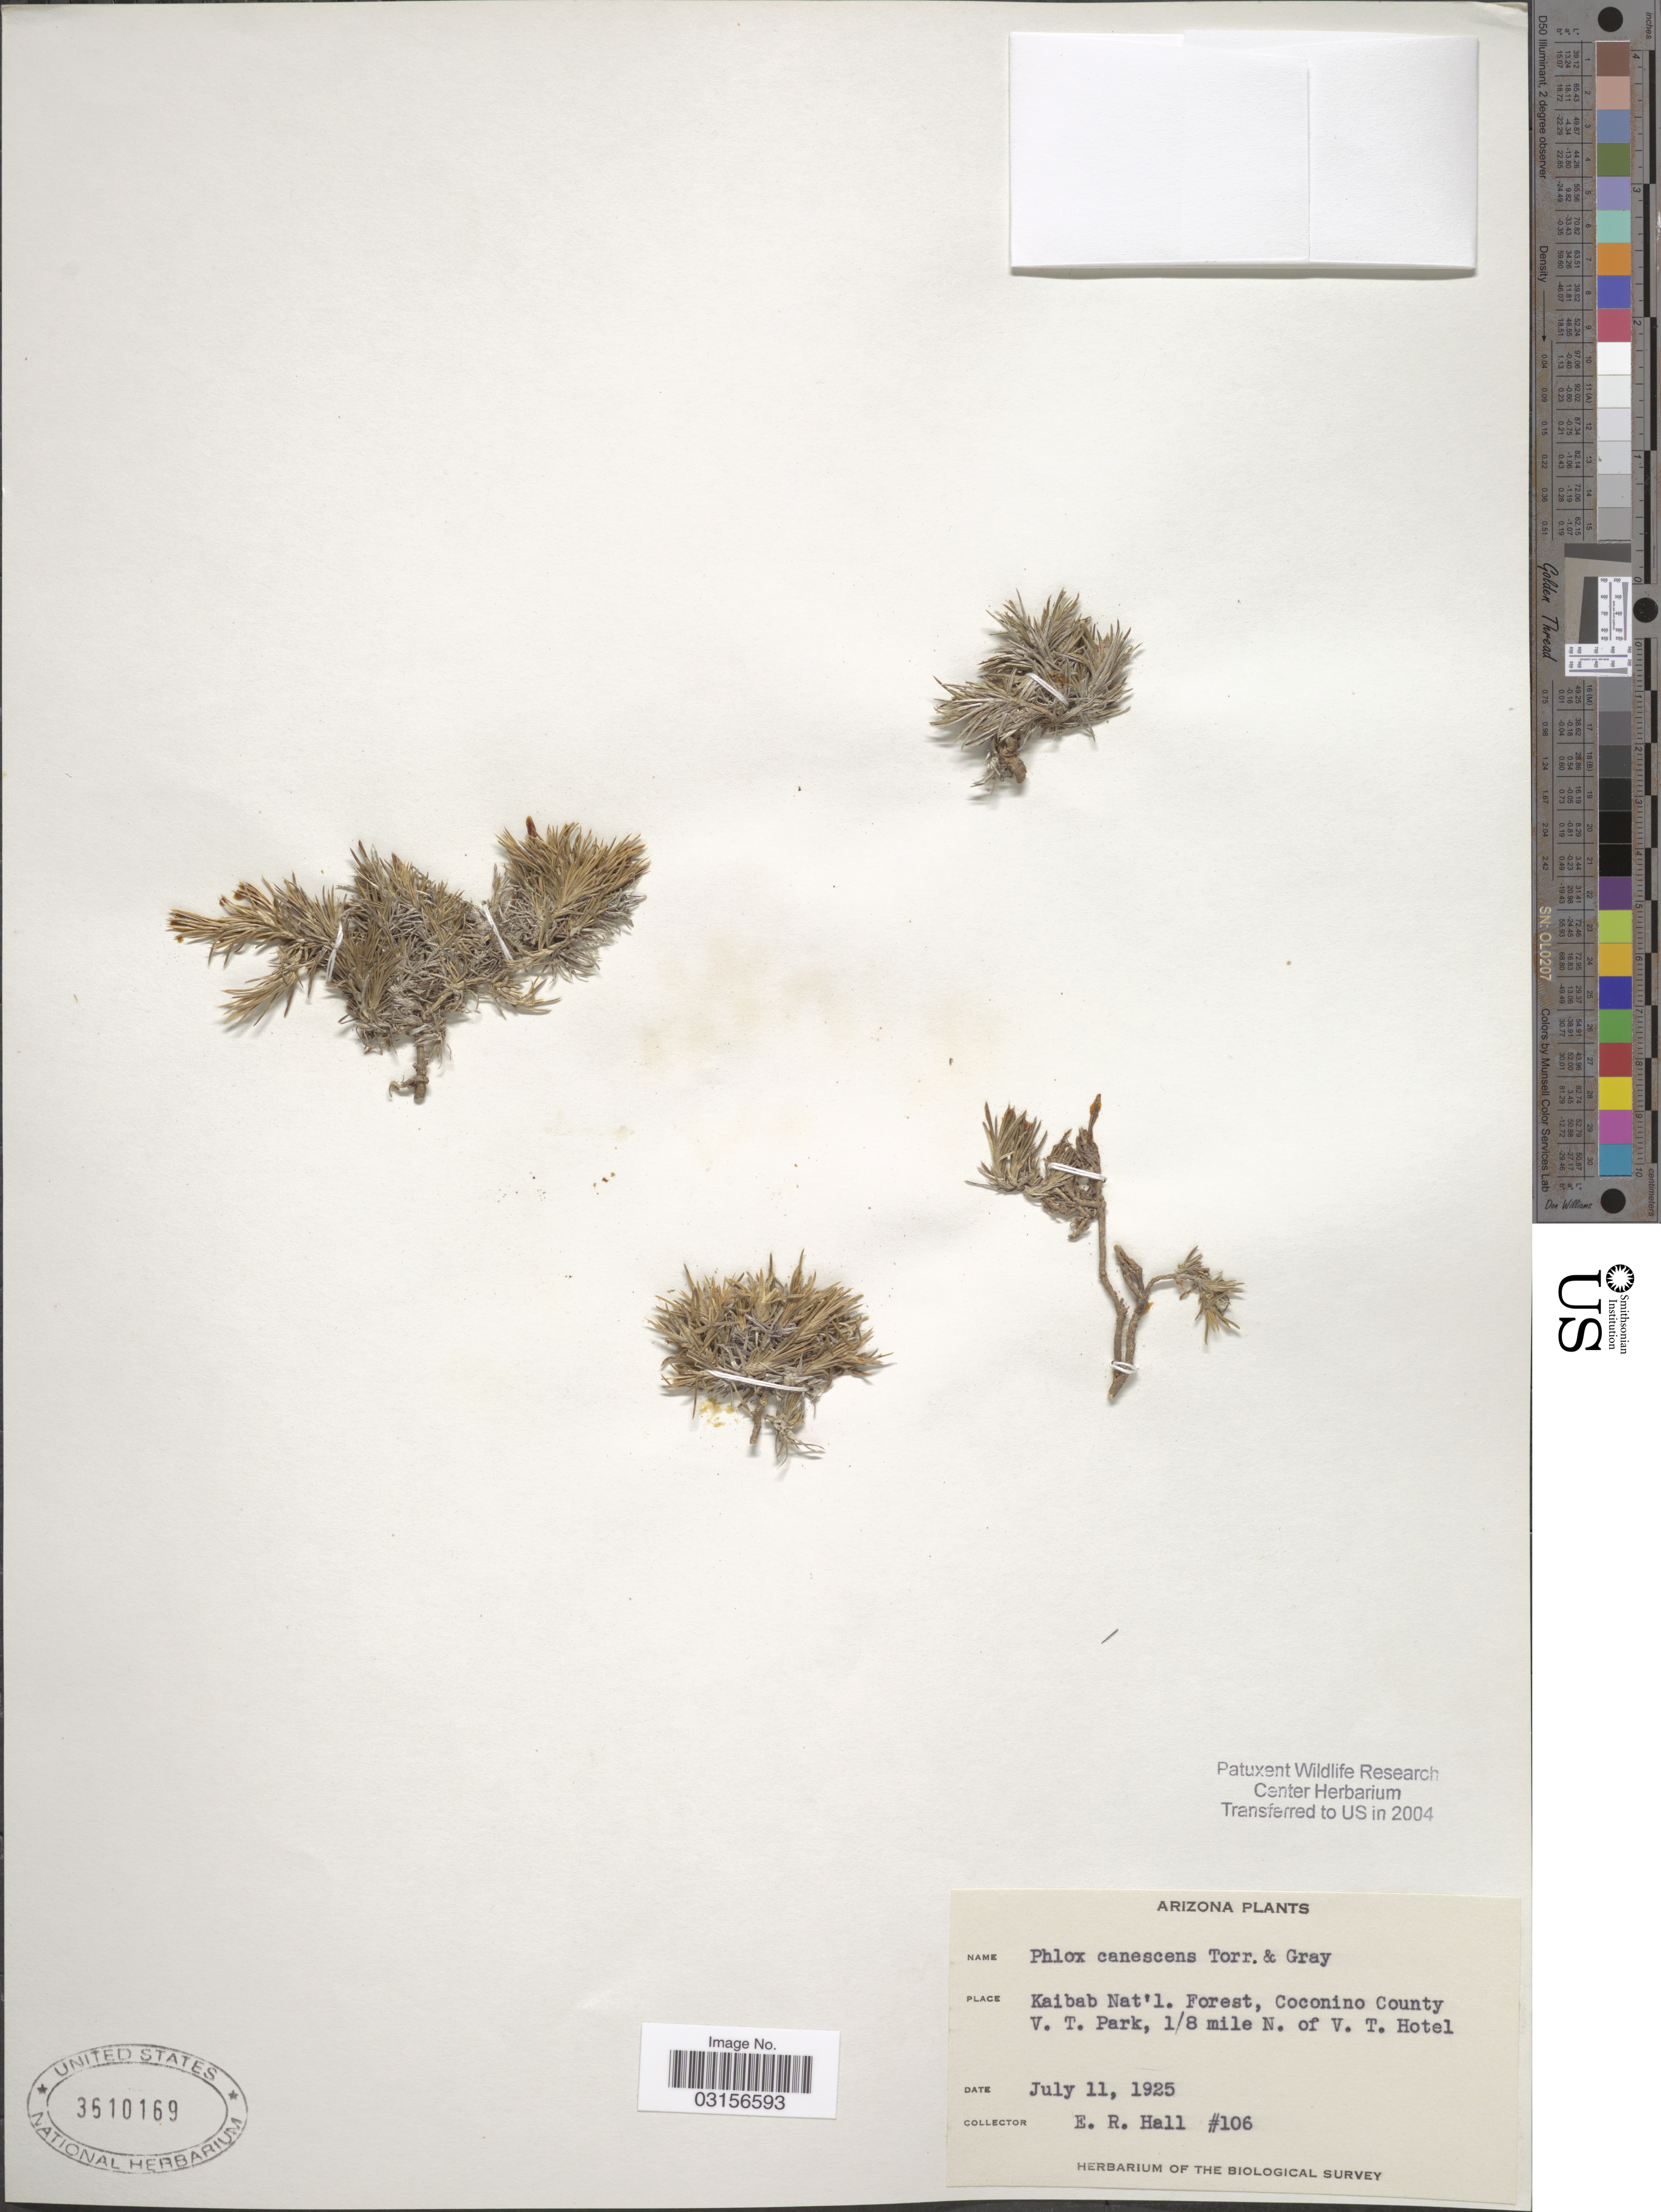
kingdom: Plantae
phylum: Tracheophyta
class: Magnoliopsida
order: Ericales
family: Polemoniaceae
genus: Phlox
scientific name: Phlox austromontana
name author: Coville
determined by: Mayfield, M. H.; Ferguson, C. J.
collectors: E. Hall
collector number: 106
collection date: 1925-07-11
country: United States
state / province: Arizona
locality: Kaibab Nat'l. Forest, Coconino County V. T. Park, 1/8 mile N. of V. T. Hotel.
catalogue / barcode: US 3610169